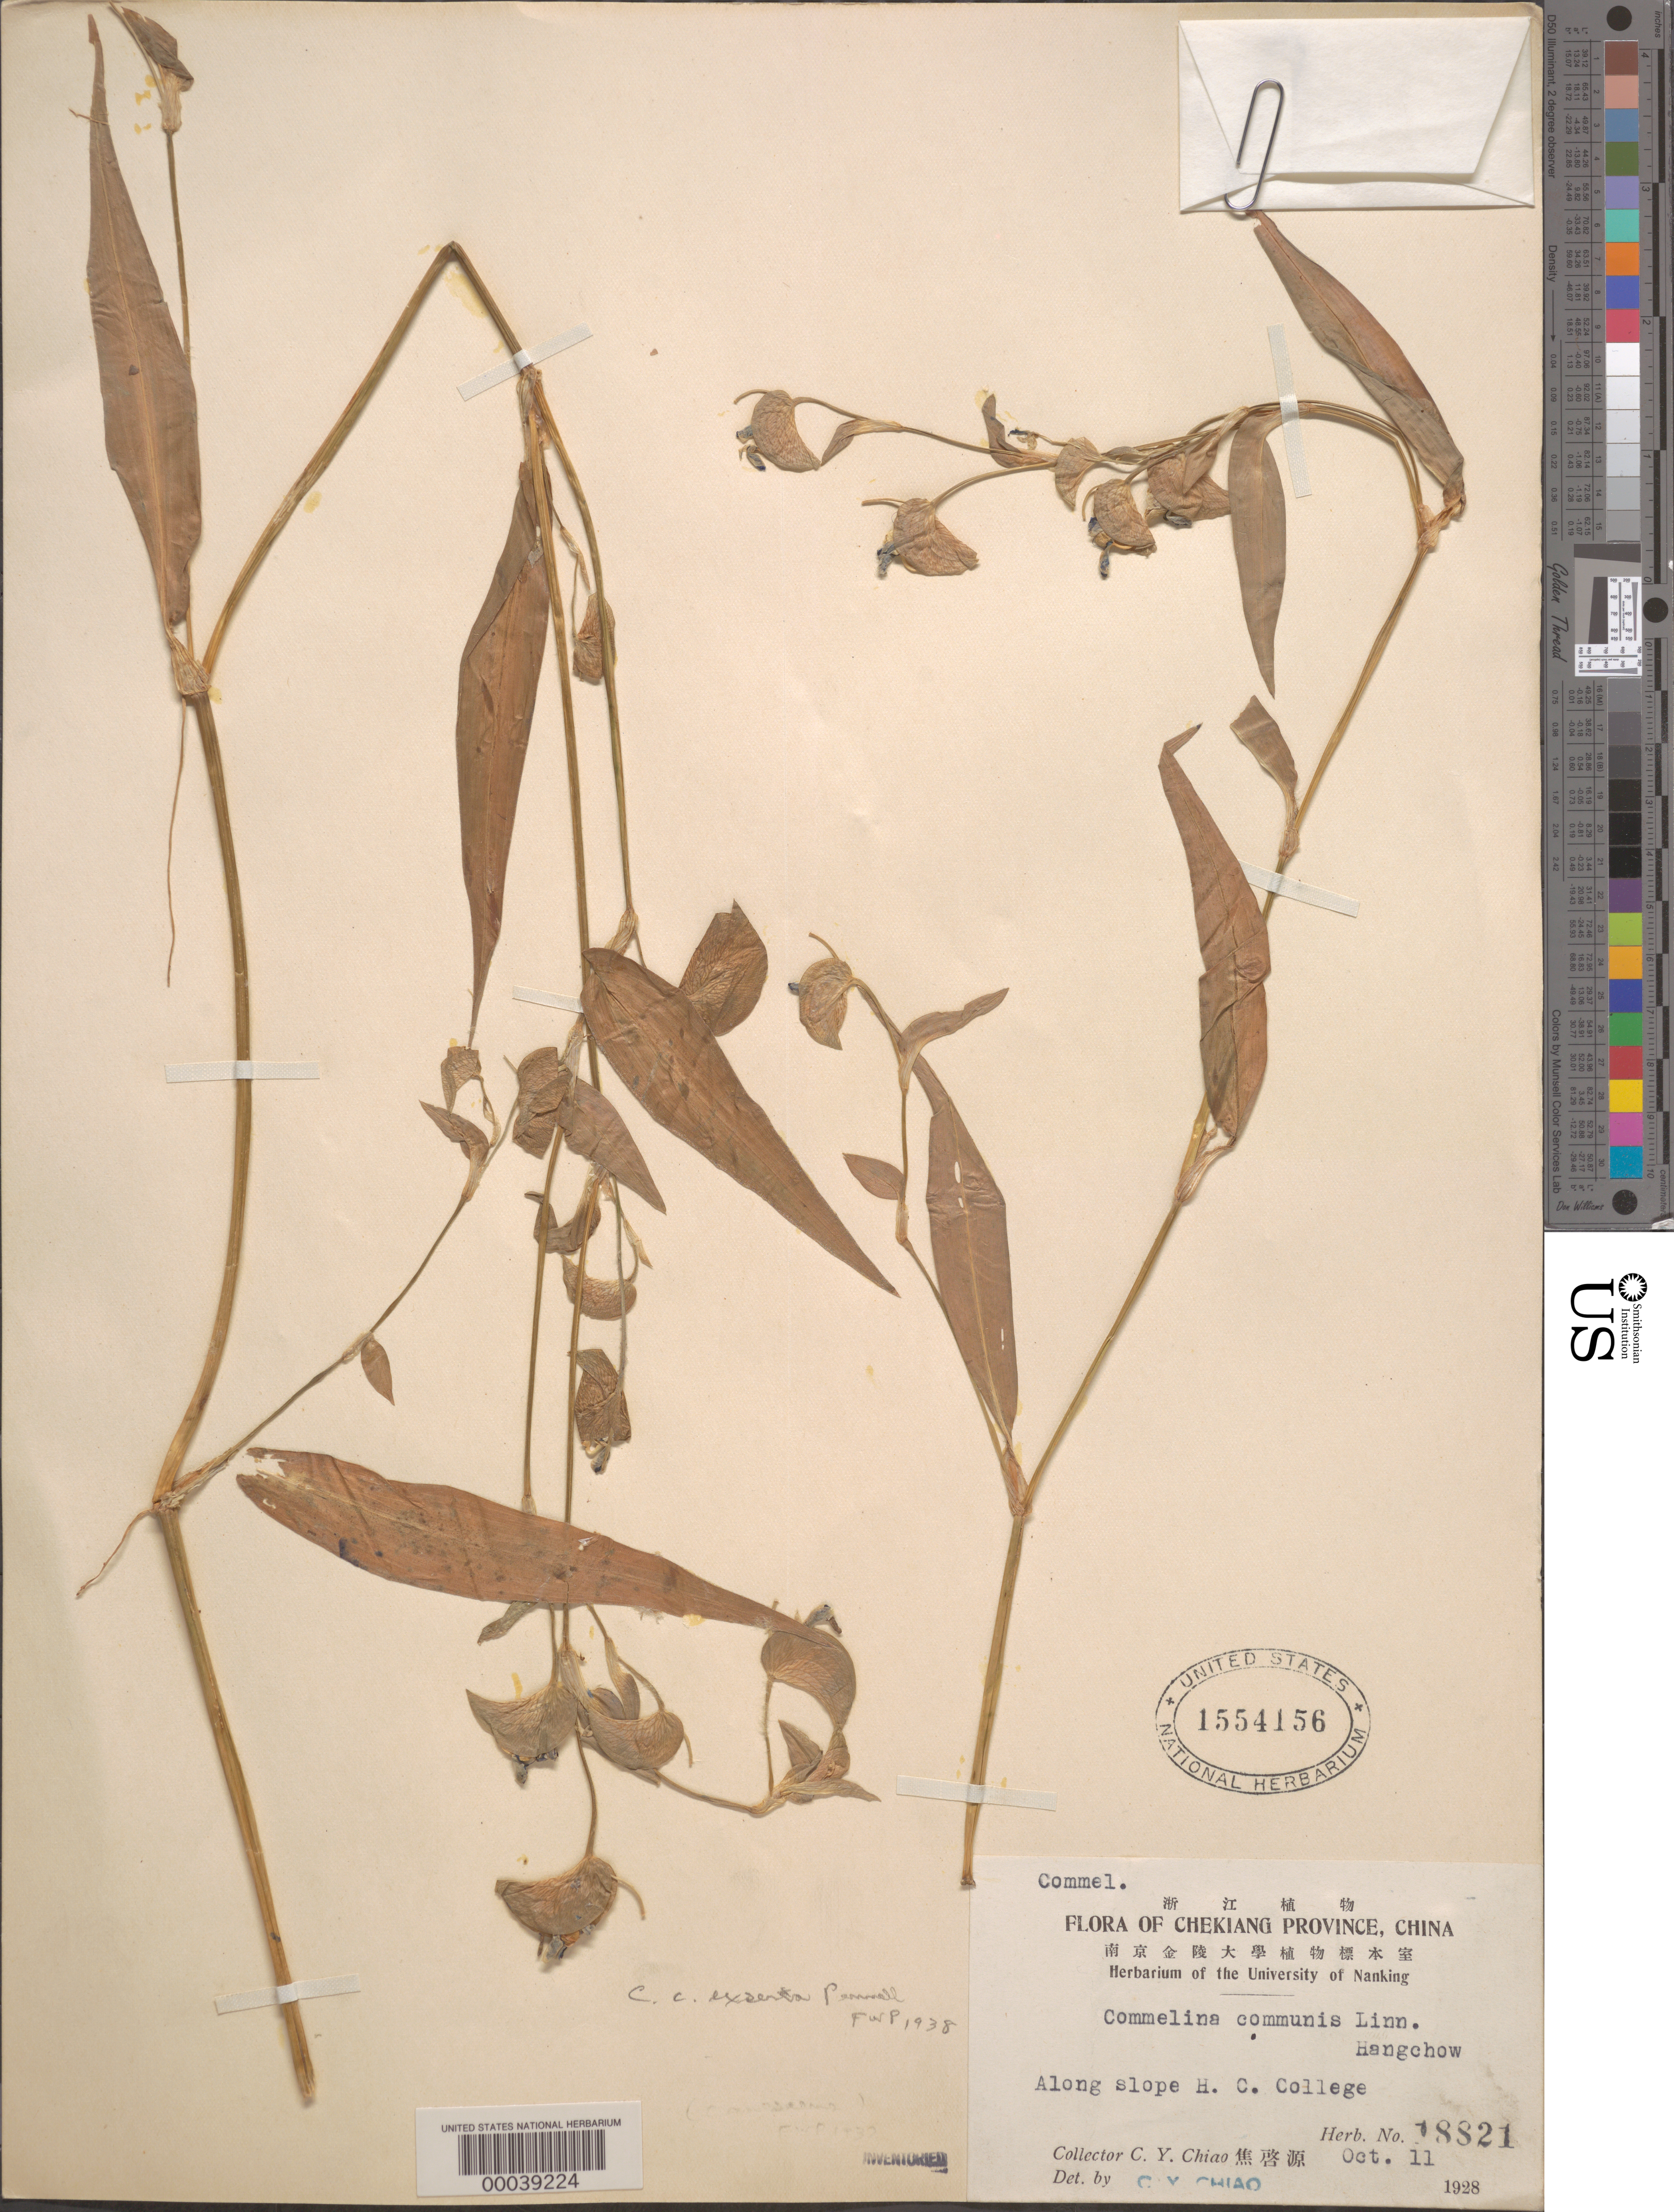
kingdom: Plantae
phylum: Tracheophyta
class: Liliopsida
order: Commelinales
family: Commelinaceae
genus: Commelina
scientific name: Commelina communis var. exserta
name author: (Pennell) F.G. Bernard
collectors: C. Y. Chiao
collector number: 18821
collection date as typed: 11 Oct 1928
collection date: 1928-10-11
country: China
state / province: Zhejiang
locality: Hangchow; H.C. College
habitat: Slope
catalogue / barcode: US 1554156